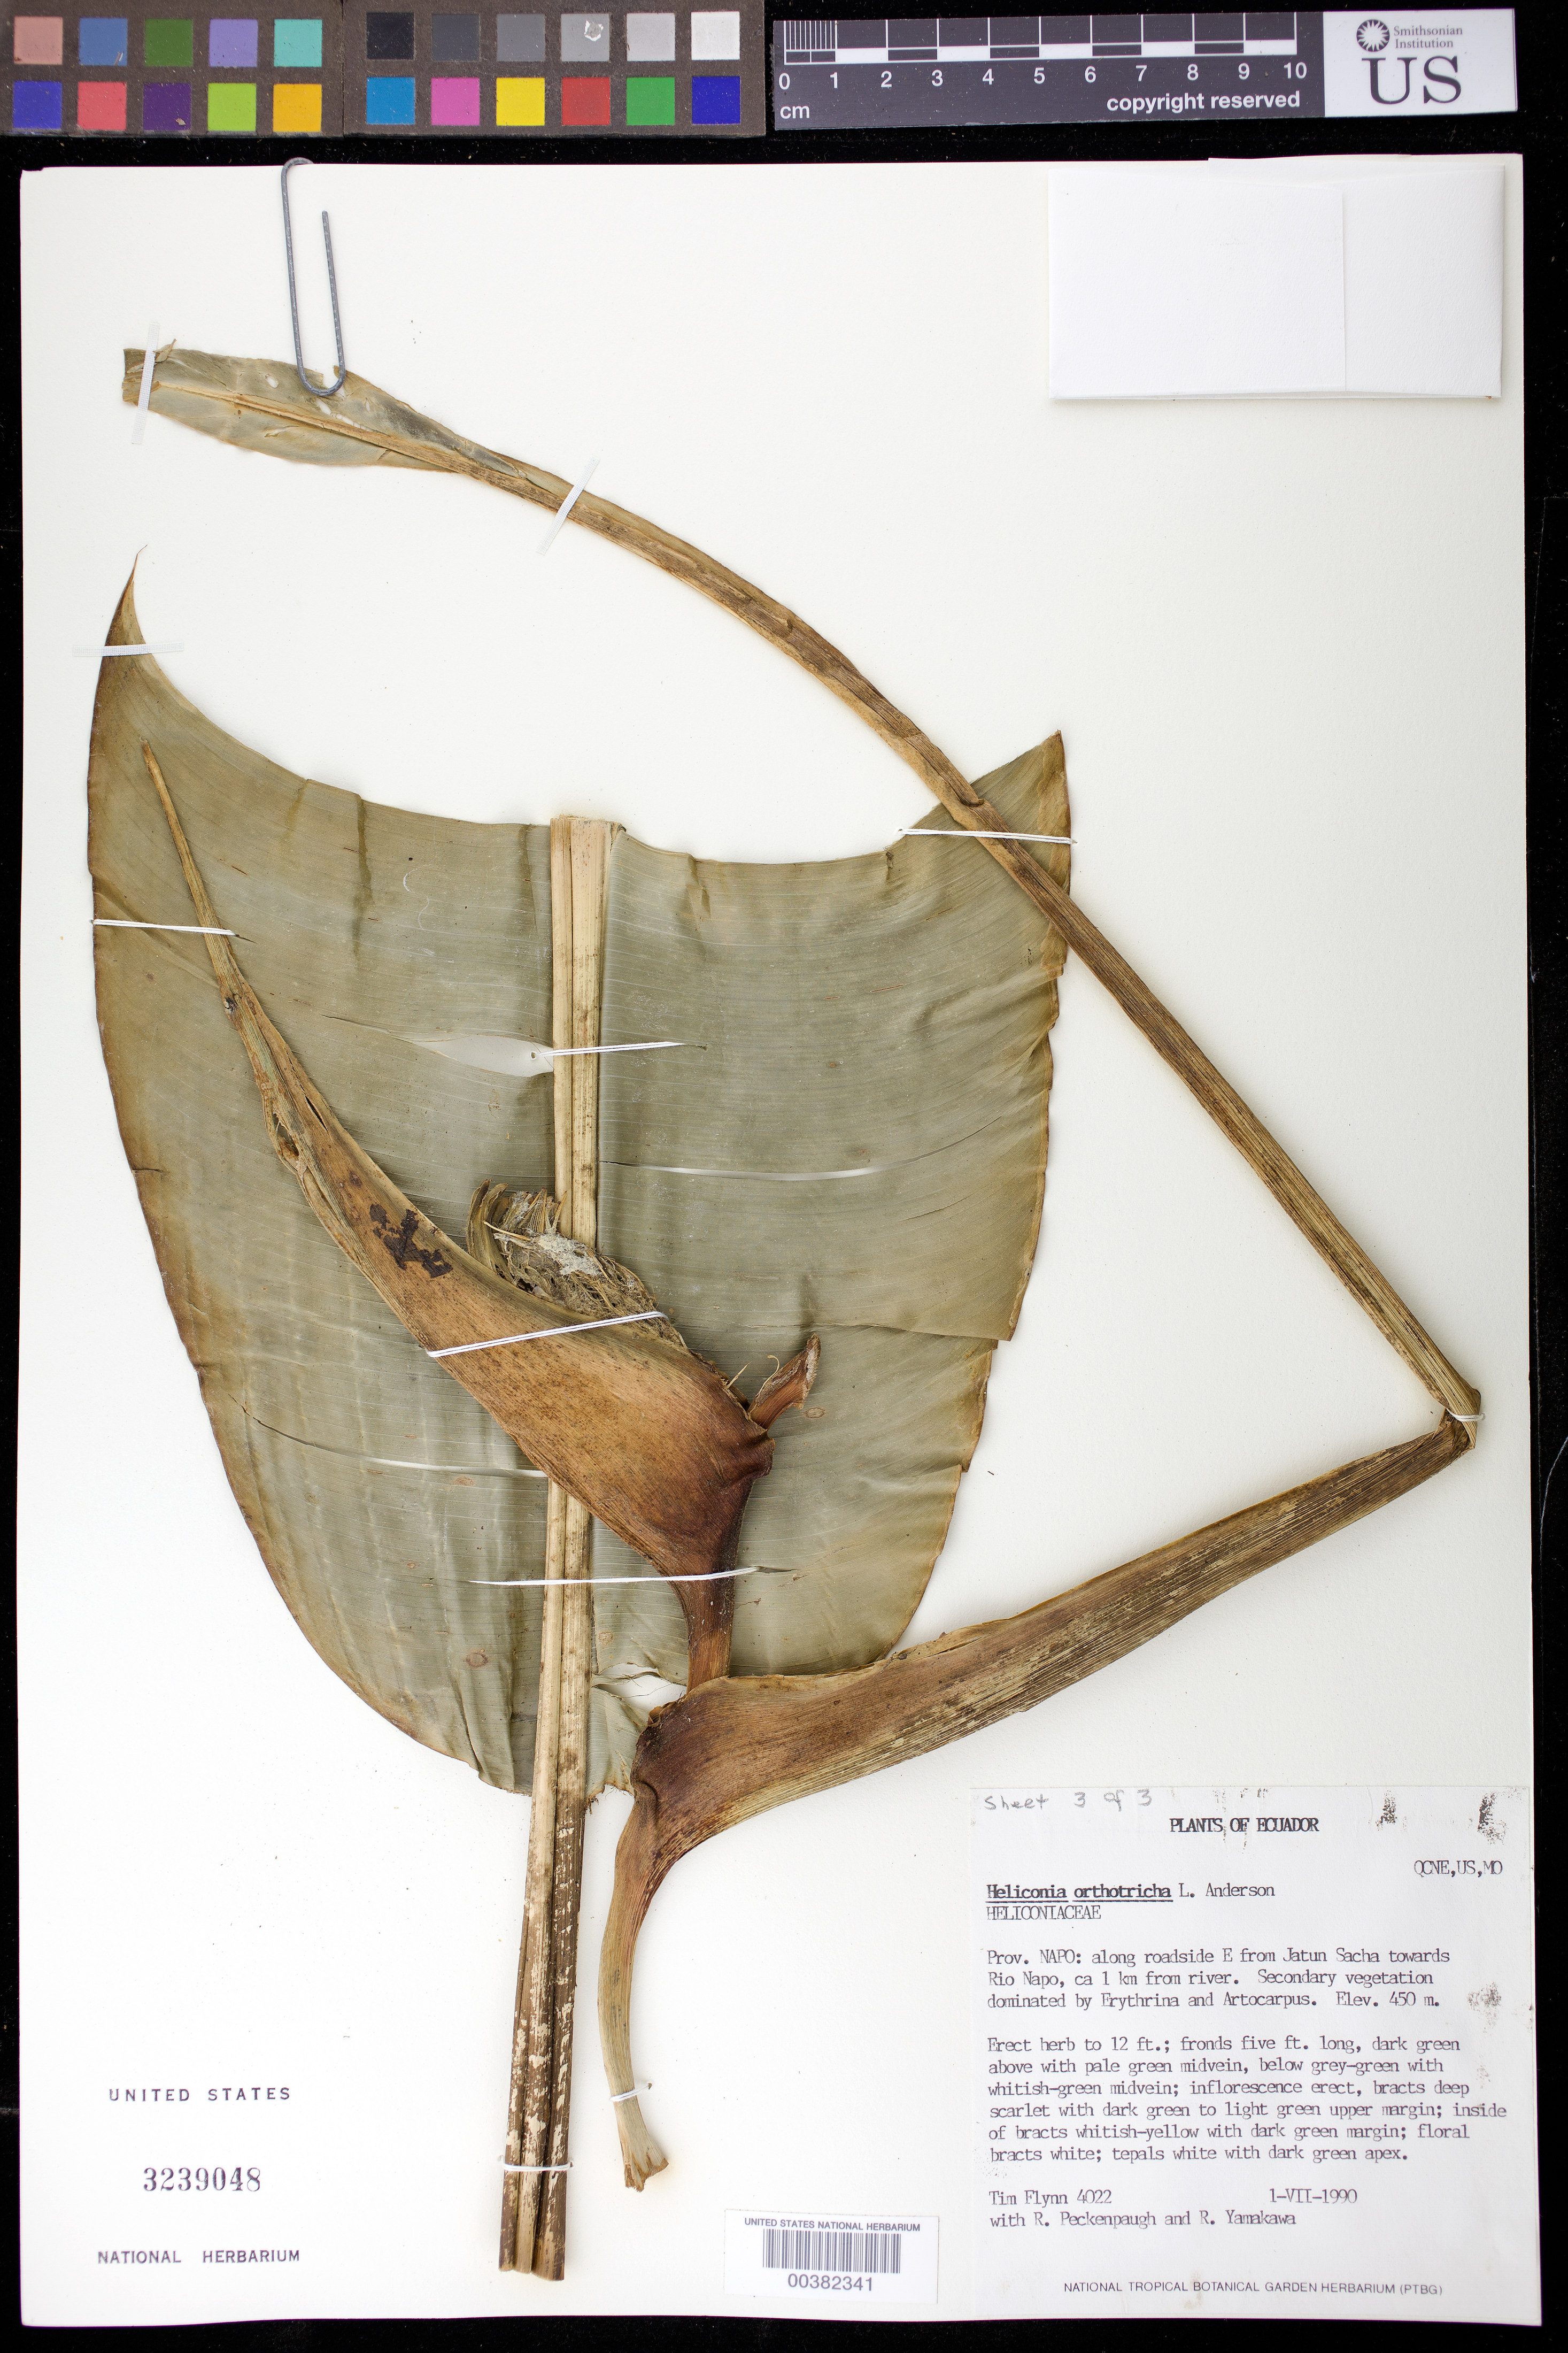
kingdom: Plantae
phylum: Tracheophyta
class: Liliopsida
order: Zingiberales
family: Heliconiaceae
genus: Heliconia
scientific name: Heliconia orthotricha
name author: L. Andersson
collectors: T. W. Flynn, R. Peckenpaugh & R. Yamakawa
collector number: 4022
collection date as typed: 01 Jul 1990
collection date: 1990-07-01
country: Ecuador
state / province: Napo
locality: E from jatun sacha towards Rio Napo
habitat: Secondary vegetation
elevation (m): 450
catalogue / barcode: US 3239048